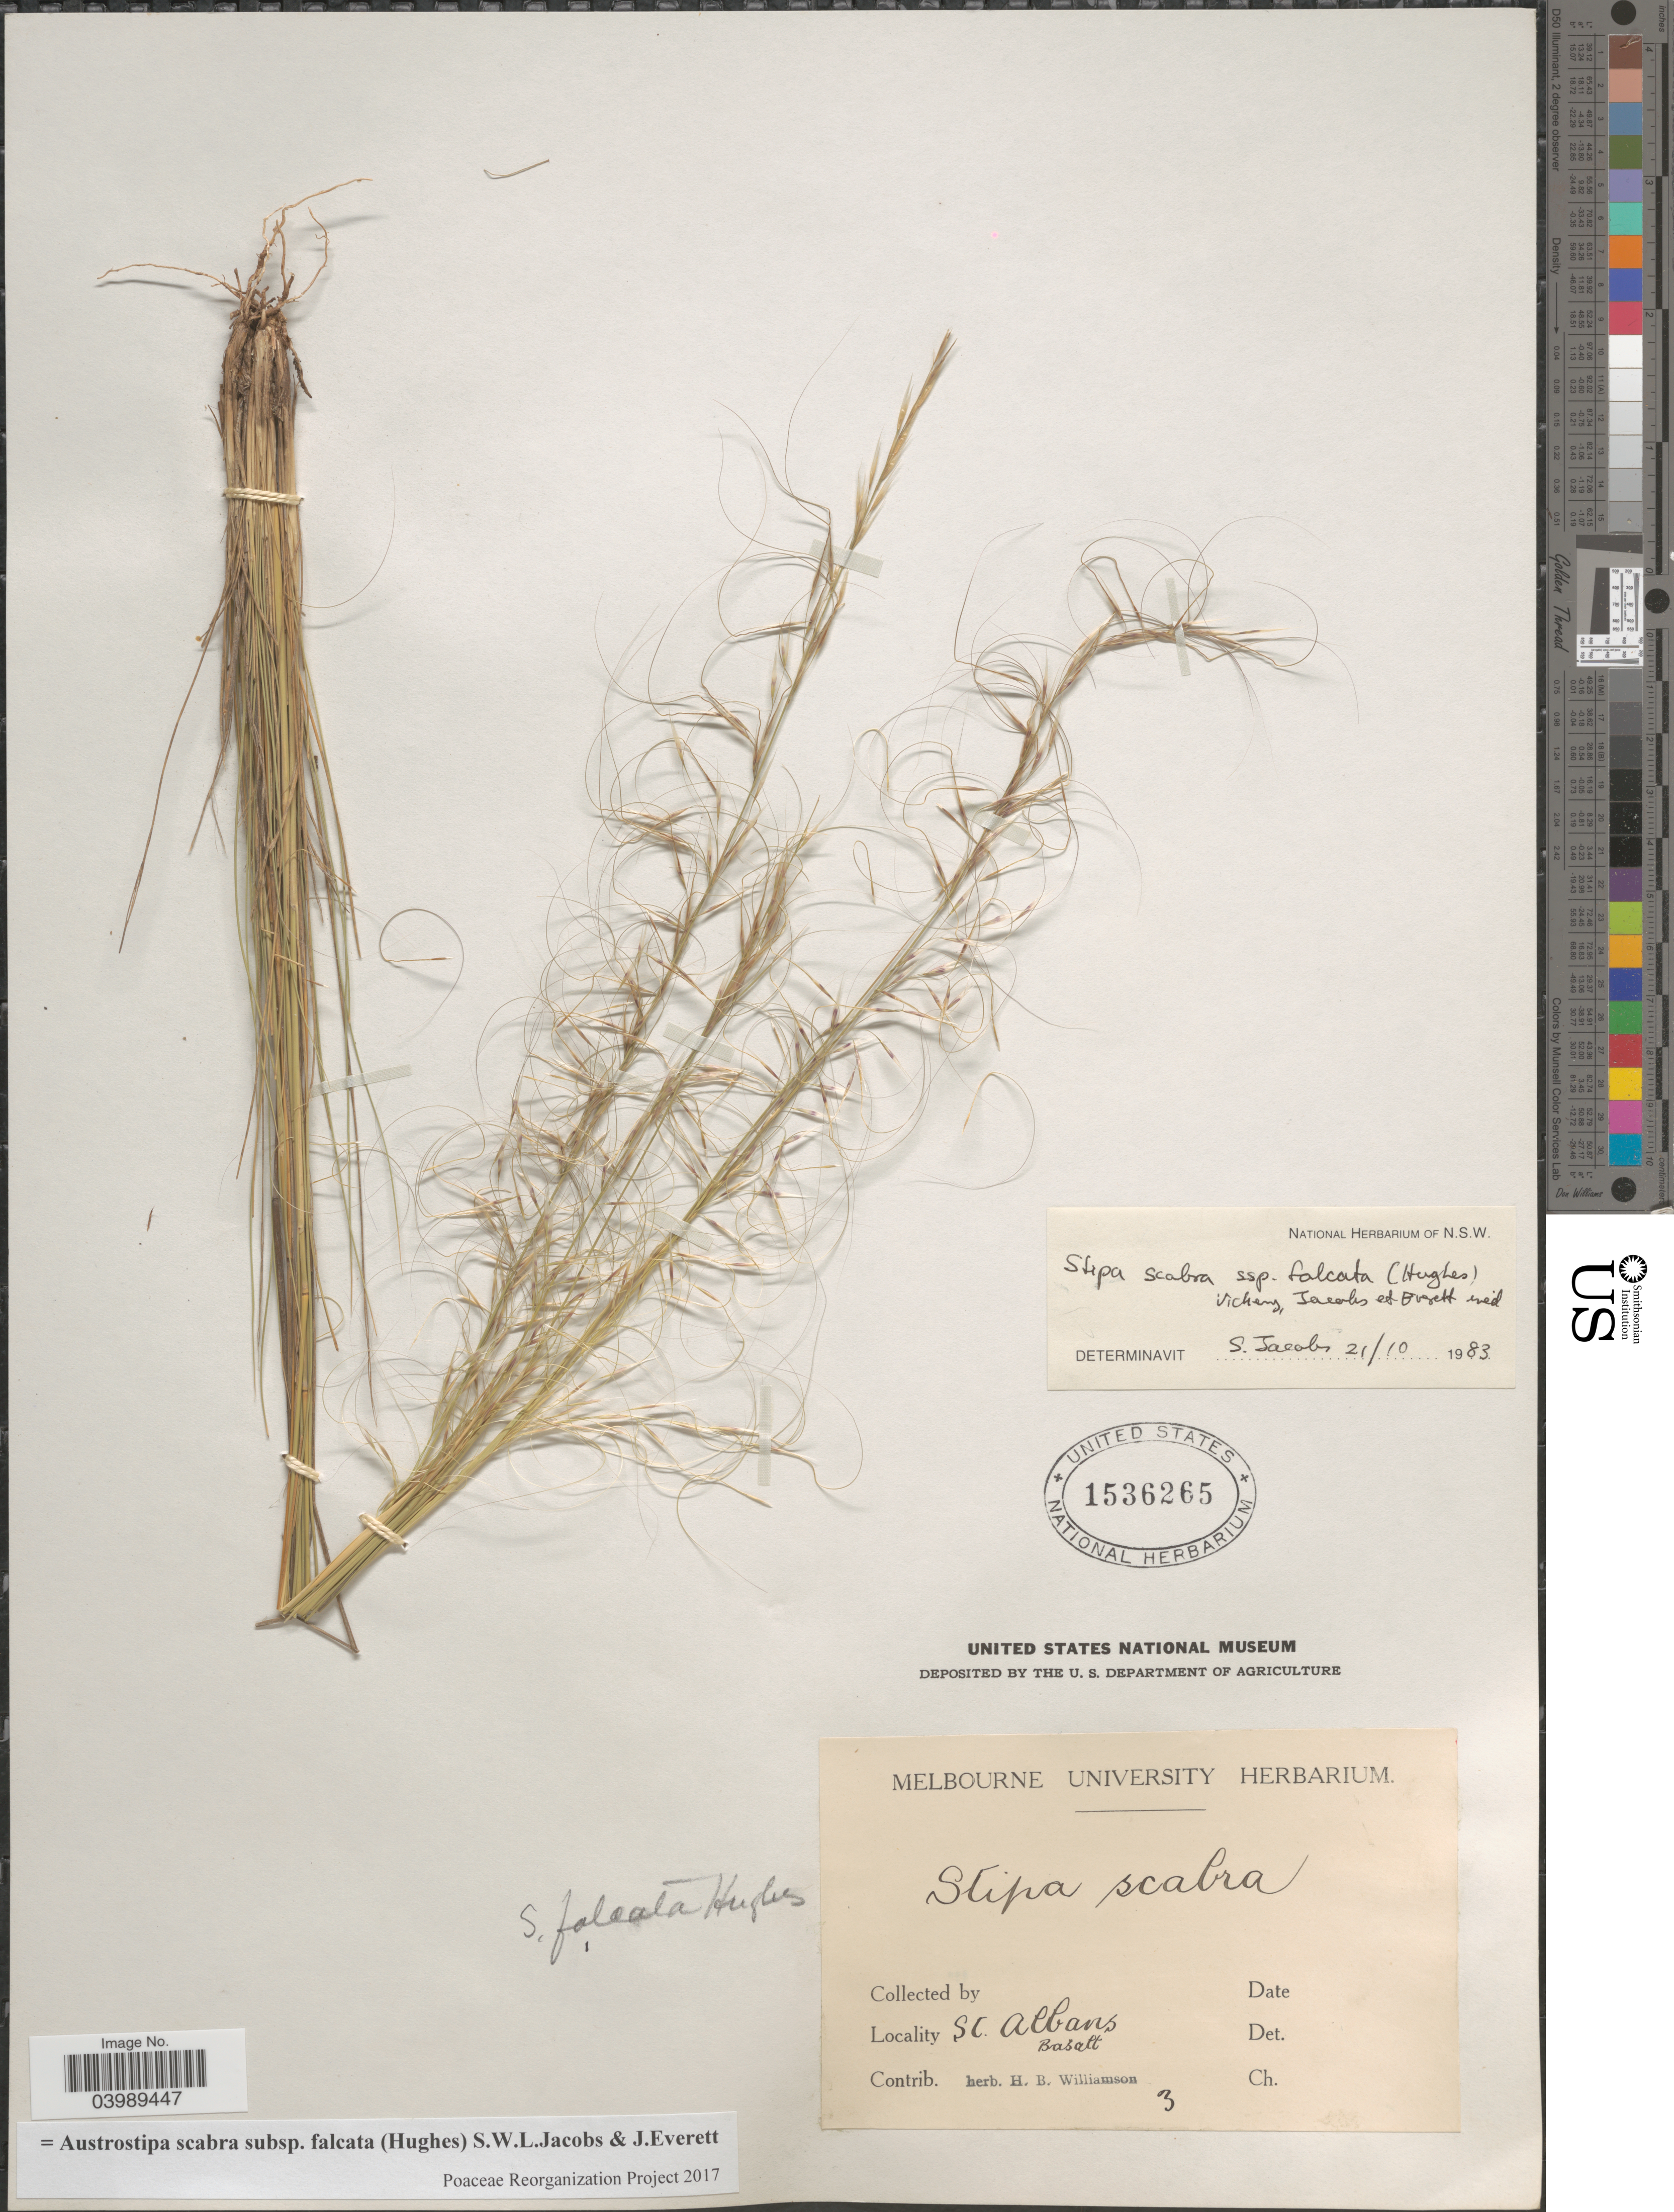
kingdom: Plantae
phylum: Tracheophyta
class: Liliopsida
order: Poales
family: Poaceae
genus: Austrostipa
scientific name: Austrostipa scabra subsp. falcata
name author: (Hughes) S.W.L. Jacobs & J. Everett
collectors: Ex herb. H. B. Williamson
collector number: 3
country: Australia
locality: St. Albans. Basalt.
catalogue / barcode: US 1536265